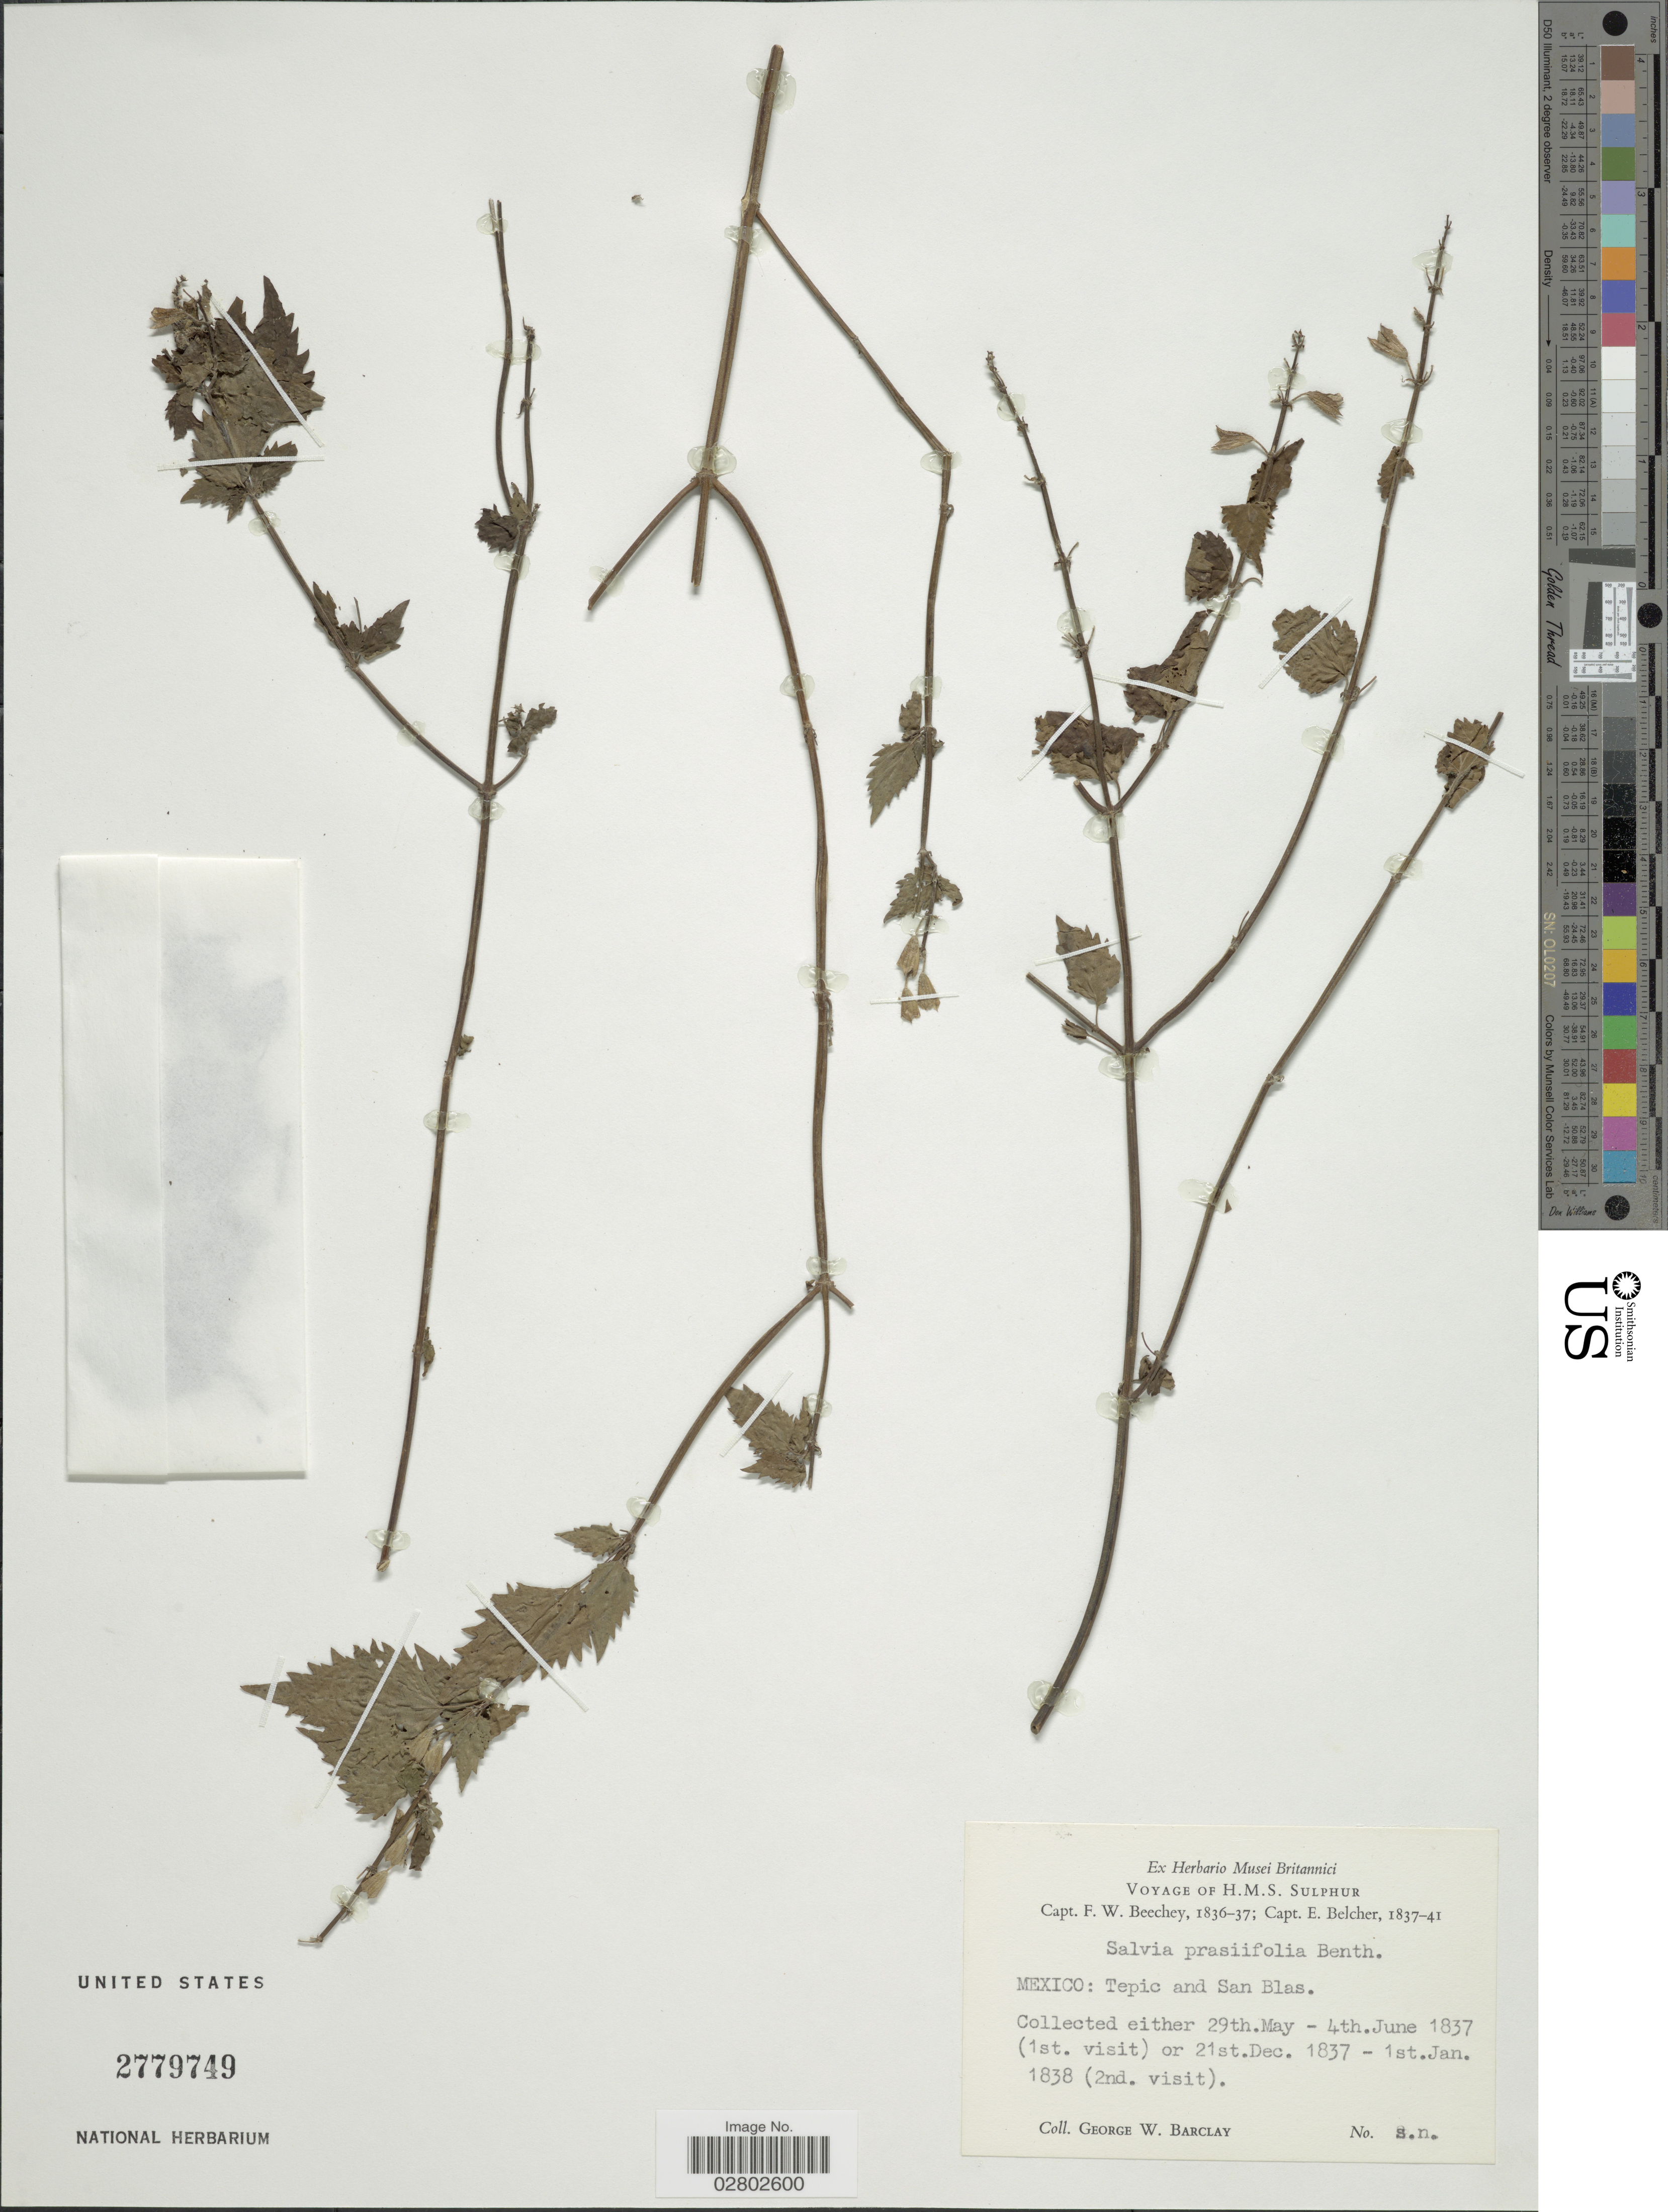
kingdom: Plantae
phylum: Tracheophyta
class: Magnoliopsida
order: Lamiales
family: Lamiaceae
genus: Salvia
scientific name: Salvia prasiifolia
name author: Benth.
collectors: G. W. Barclay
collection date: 1837-05-29/1938-01-01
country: Mexico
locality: Tepic and San Blas.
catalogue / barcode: US 2779749